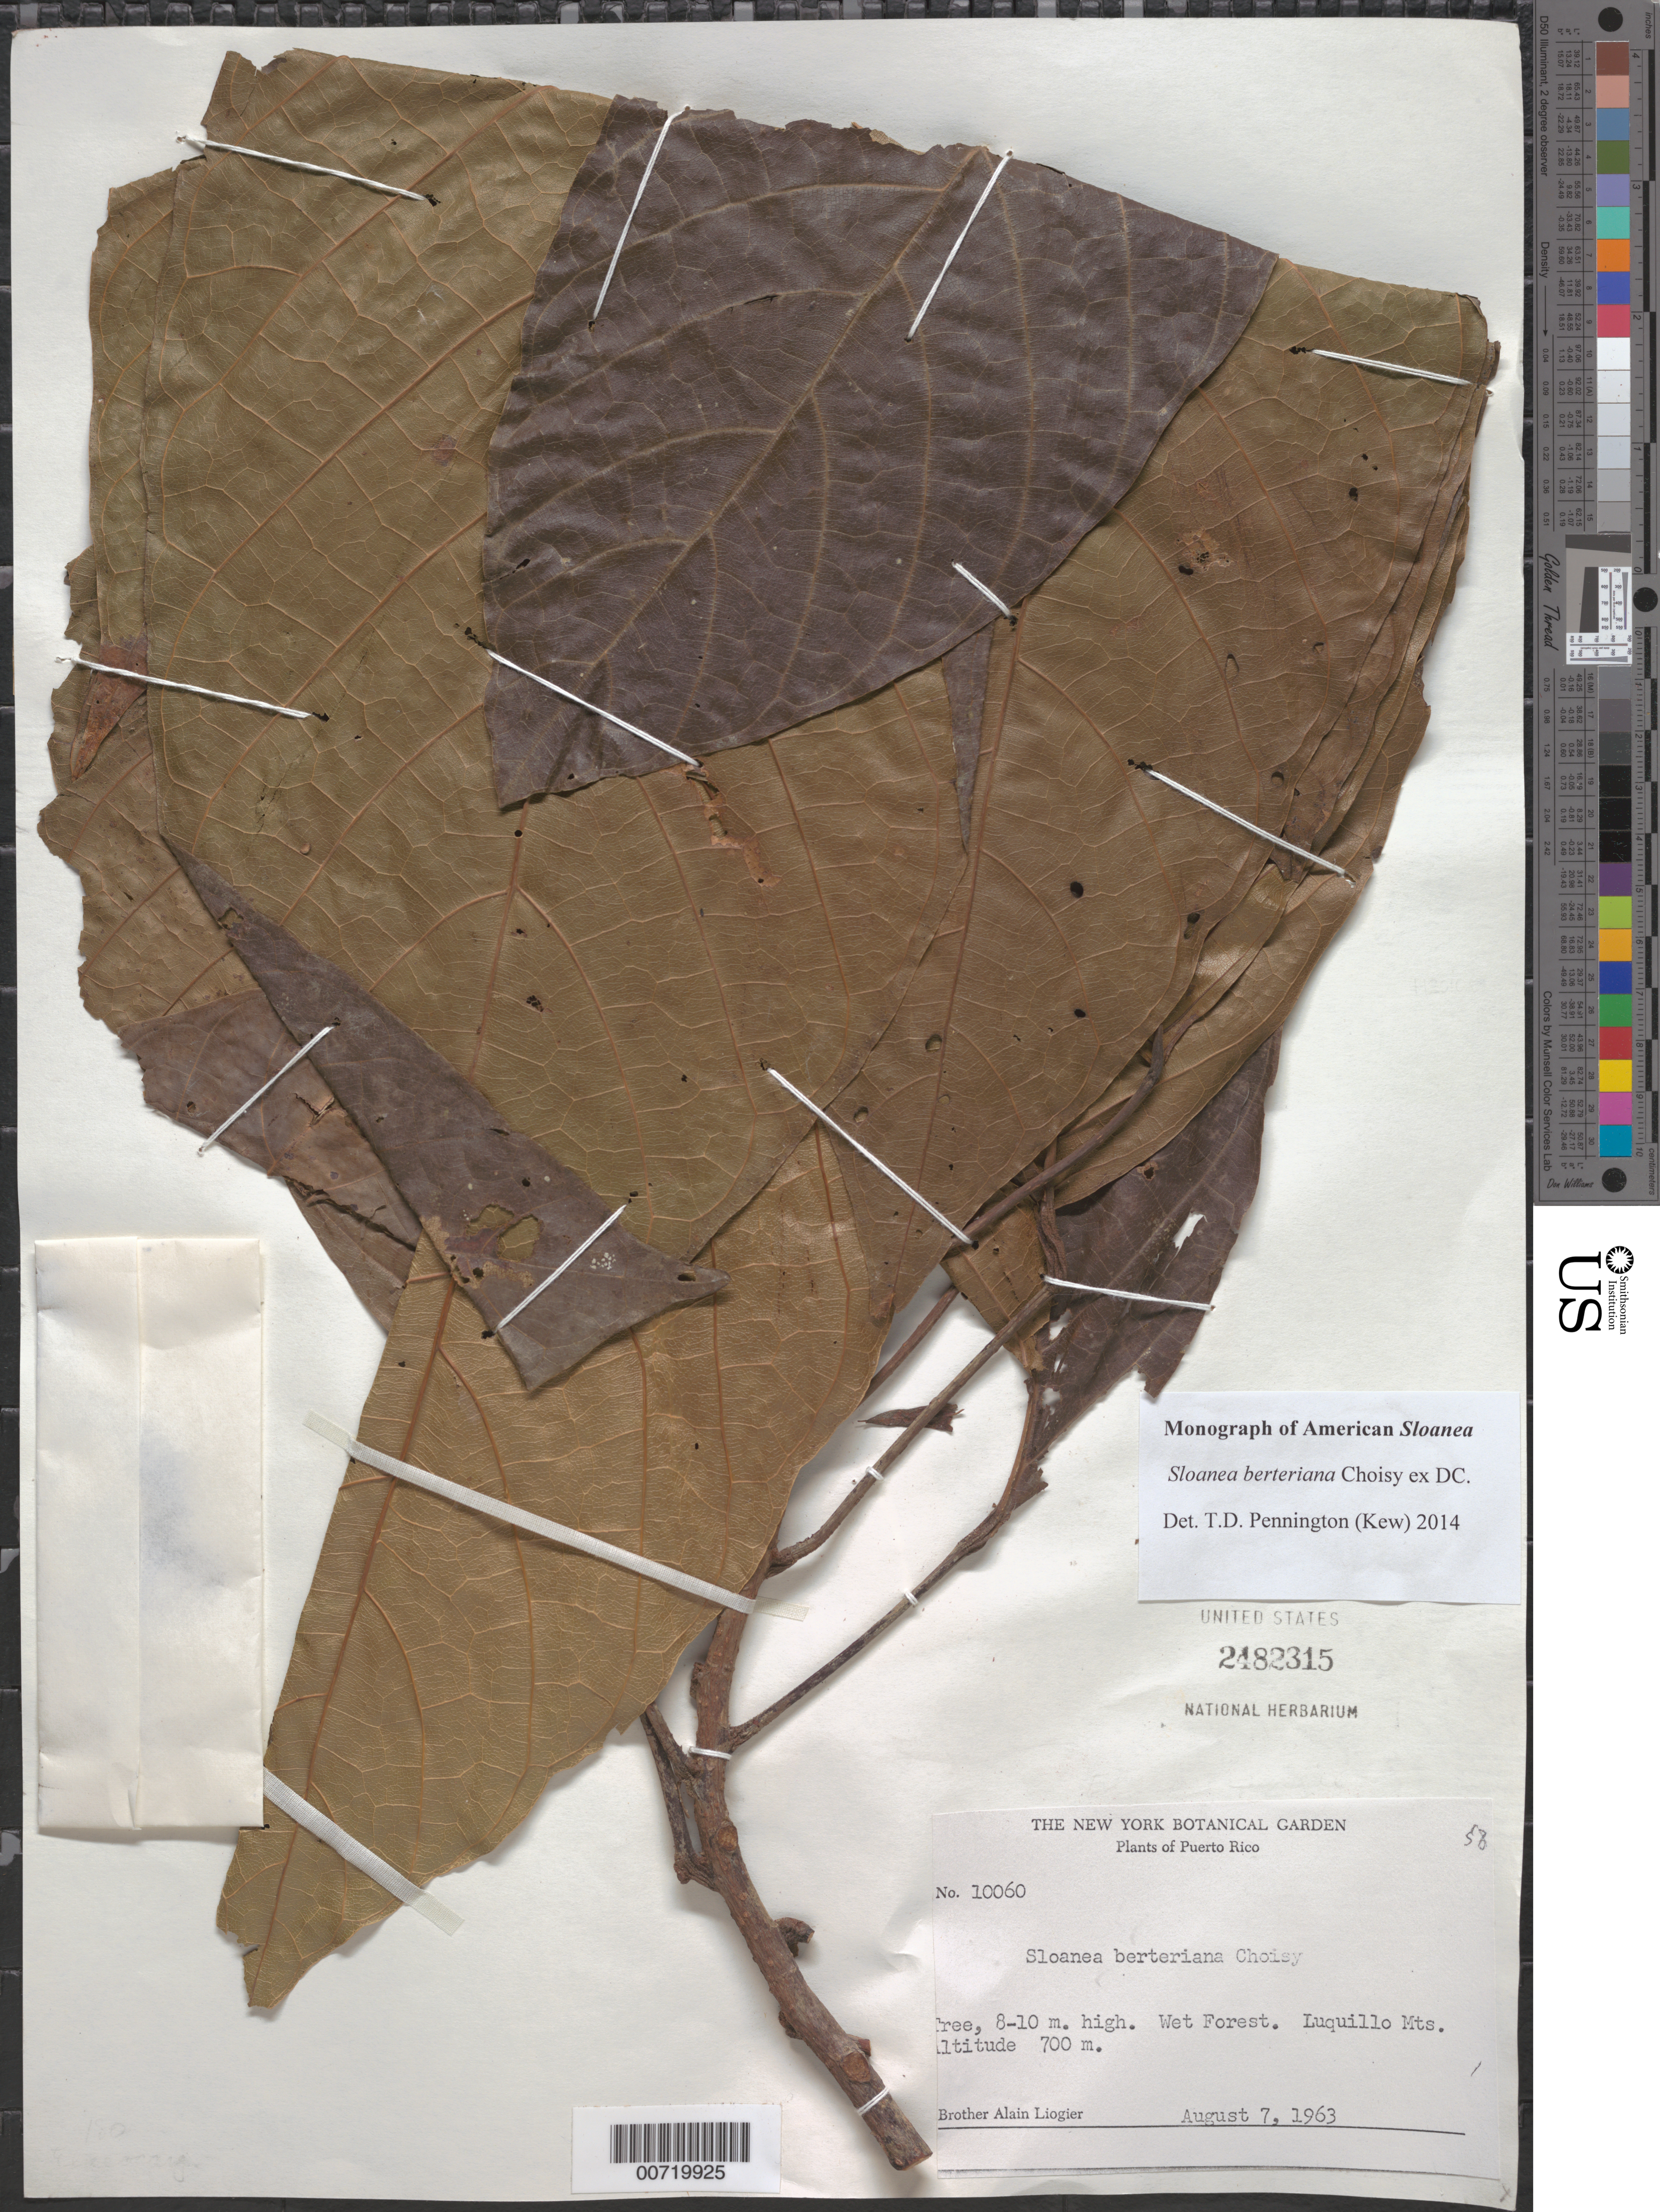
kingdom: Plantae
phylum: Tracheophyta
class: Magnoliopsida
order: Oxalidales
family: Elaeocarpaceae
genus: Sloanea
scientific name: Sloanea berteroana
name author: Choisy ex DC.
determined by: Pennington, T. D., (K)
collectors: A. H. Liogier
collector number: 10060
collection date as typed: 07 Aug 1963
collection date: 1963-08-07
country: Puerto Rico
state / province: Luquillo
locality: Luquillo Mts.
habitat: Wet forest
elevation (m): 700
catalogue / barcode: US 2482315